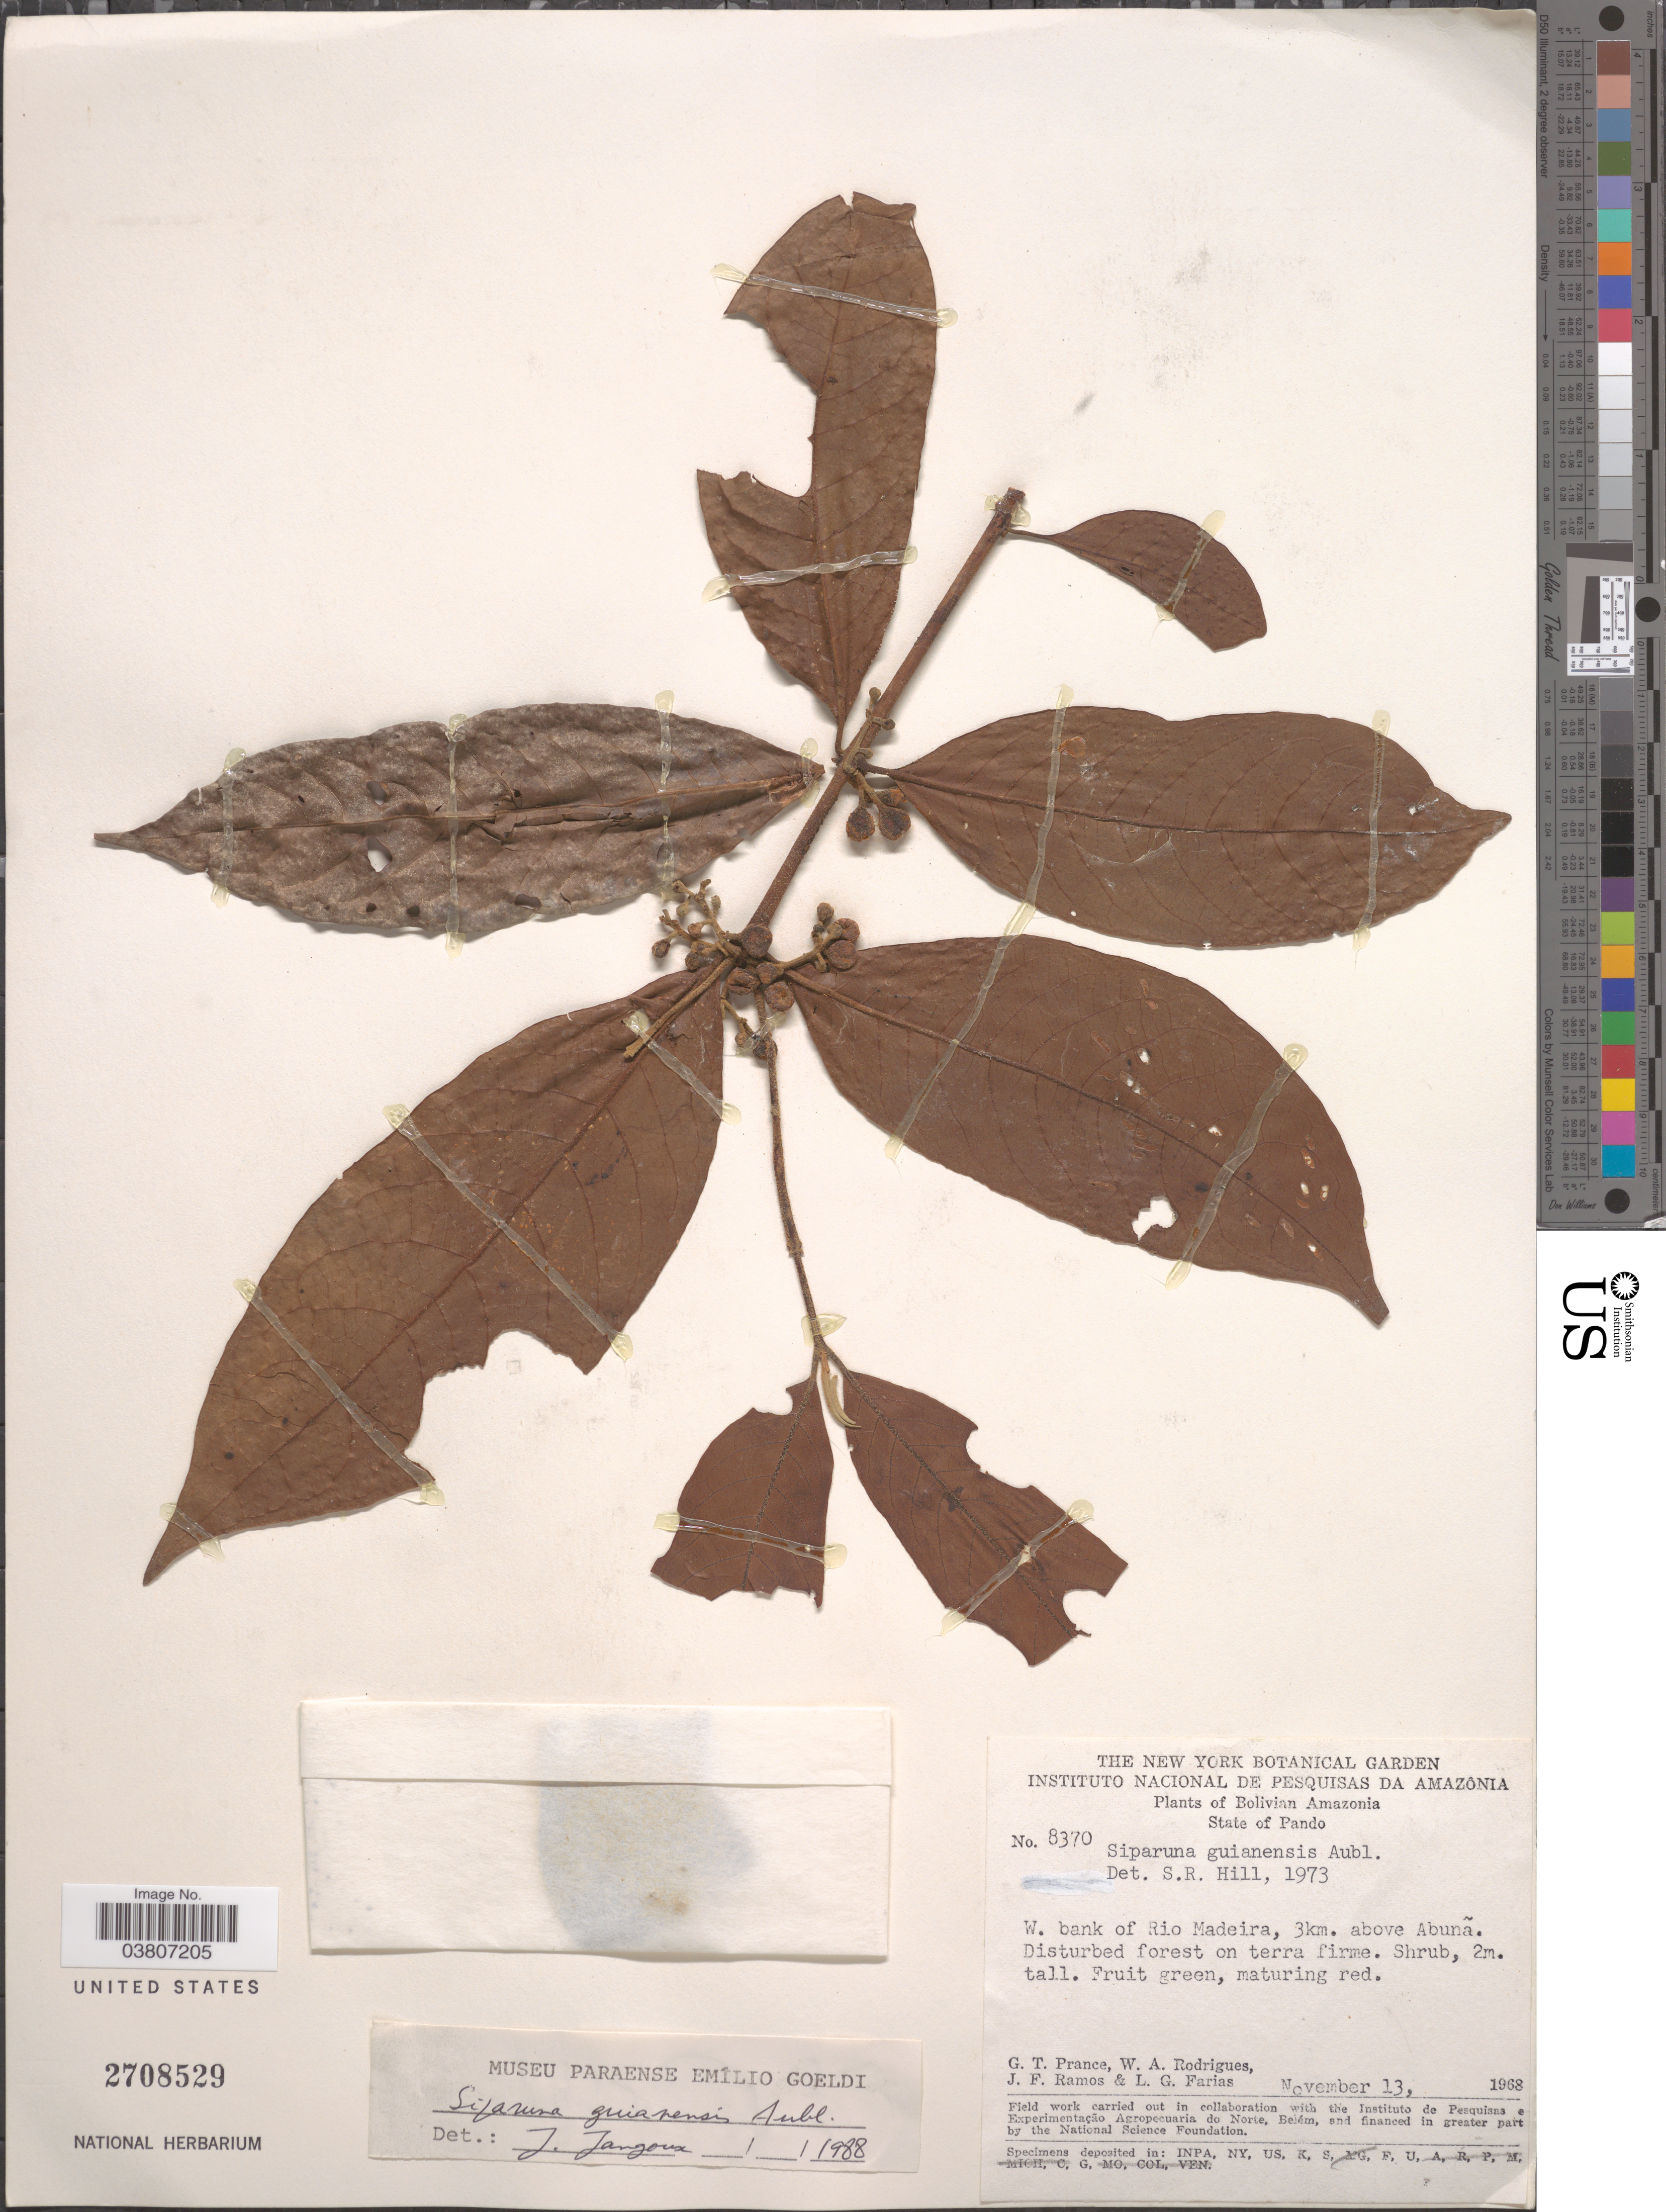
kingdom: Plantae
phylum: Tracheophyta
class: Magnoliopsida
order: Laurales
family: Siparunaceae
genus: Siparuna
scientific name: Siparuna guianensis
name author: Aubl.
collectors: G. T. Prance, W. A. Rodrigues, J. F. Ramos & L. G. Farias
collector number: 8370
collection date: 1968-11-13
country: Bolivia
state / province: Pando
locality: Bolivian Amazonia. W. bank of Rio Madeira, 3km. above Abuña.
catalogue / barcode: US 2708529